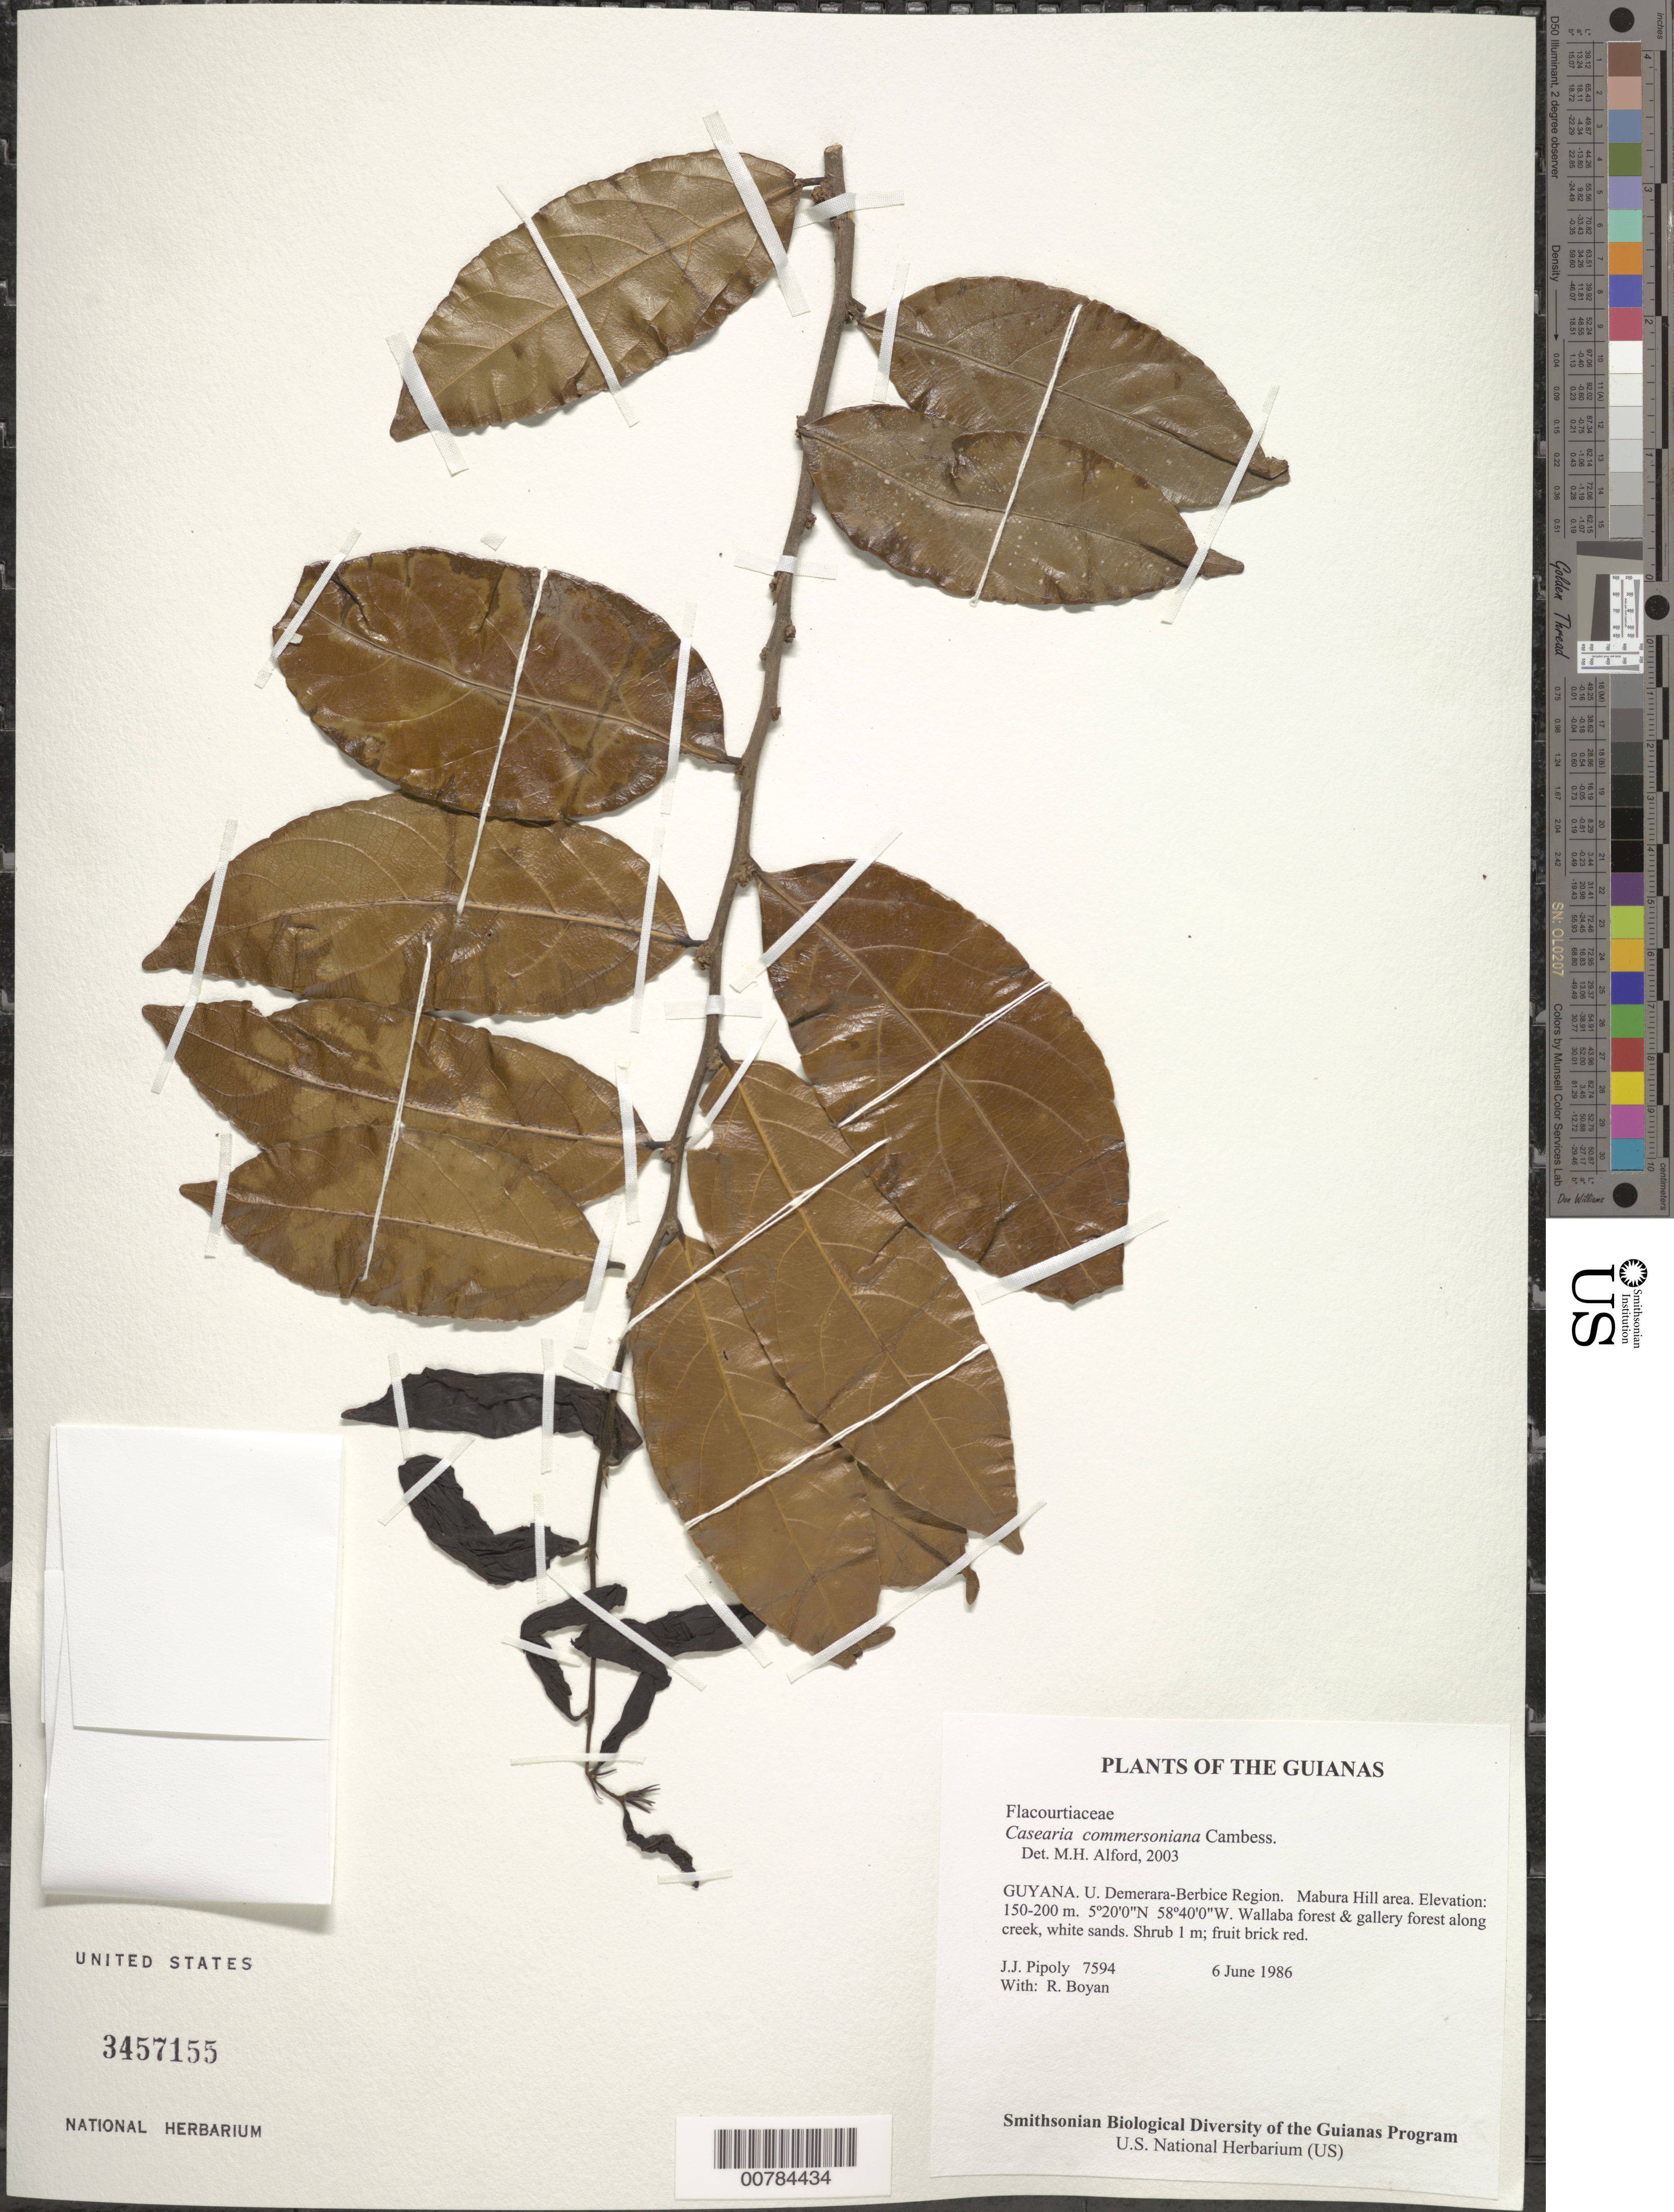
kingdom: Plantae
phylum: Tracheophyta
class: Magnoliopsida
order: Malpighiales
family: Salicaceae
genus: Piparea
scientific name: Piparea dentata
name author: Aubl.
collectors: J. J. Pipoly & R. Boyan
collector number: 7594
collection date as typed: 6 June 1986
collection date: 1986-06-06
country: Guyana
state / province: U. Demerara-Berbice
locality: Mabura Hill area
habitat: Wallaba forest & gallery forest along creek, white sands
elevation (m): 150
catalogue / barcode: US 3457155